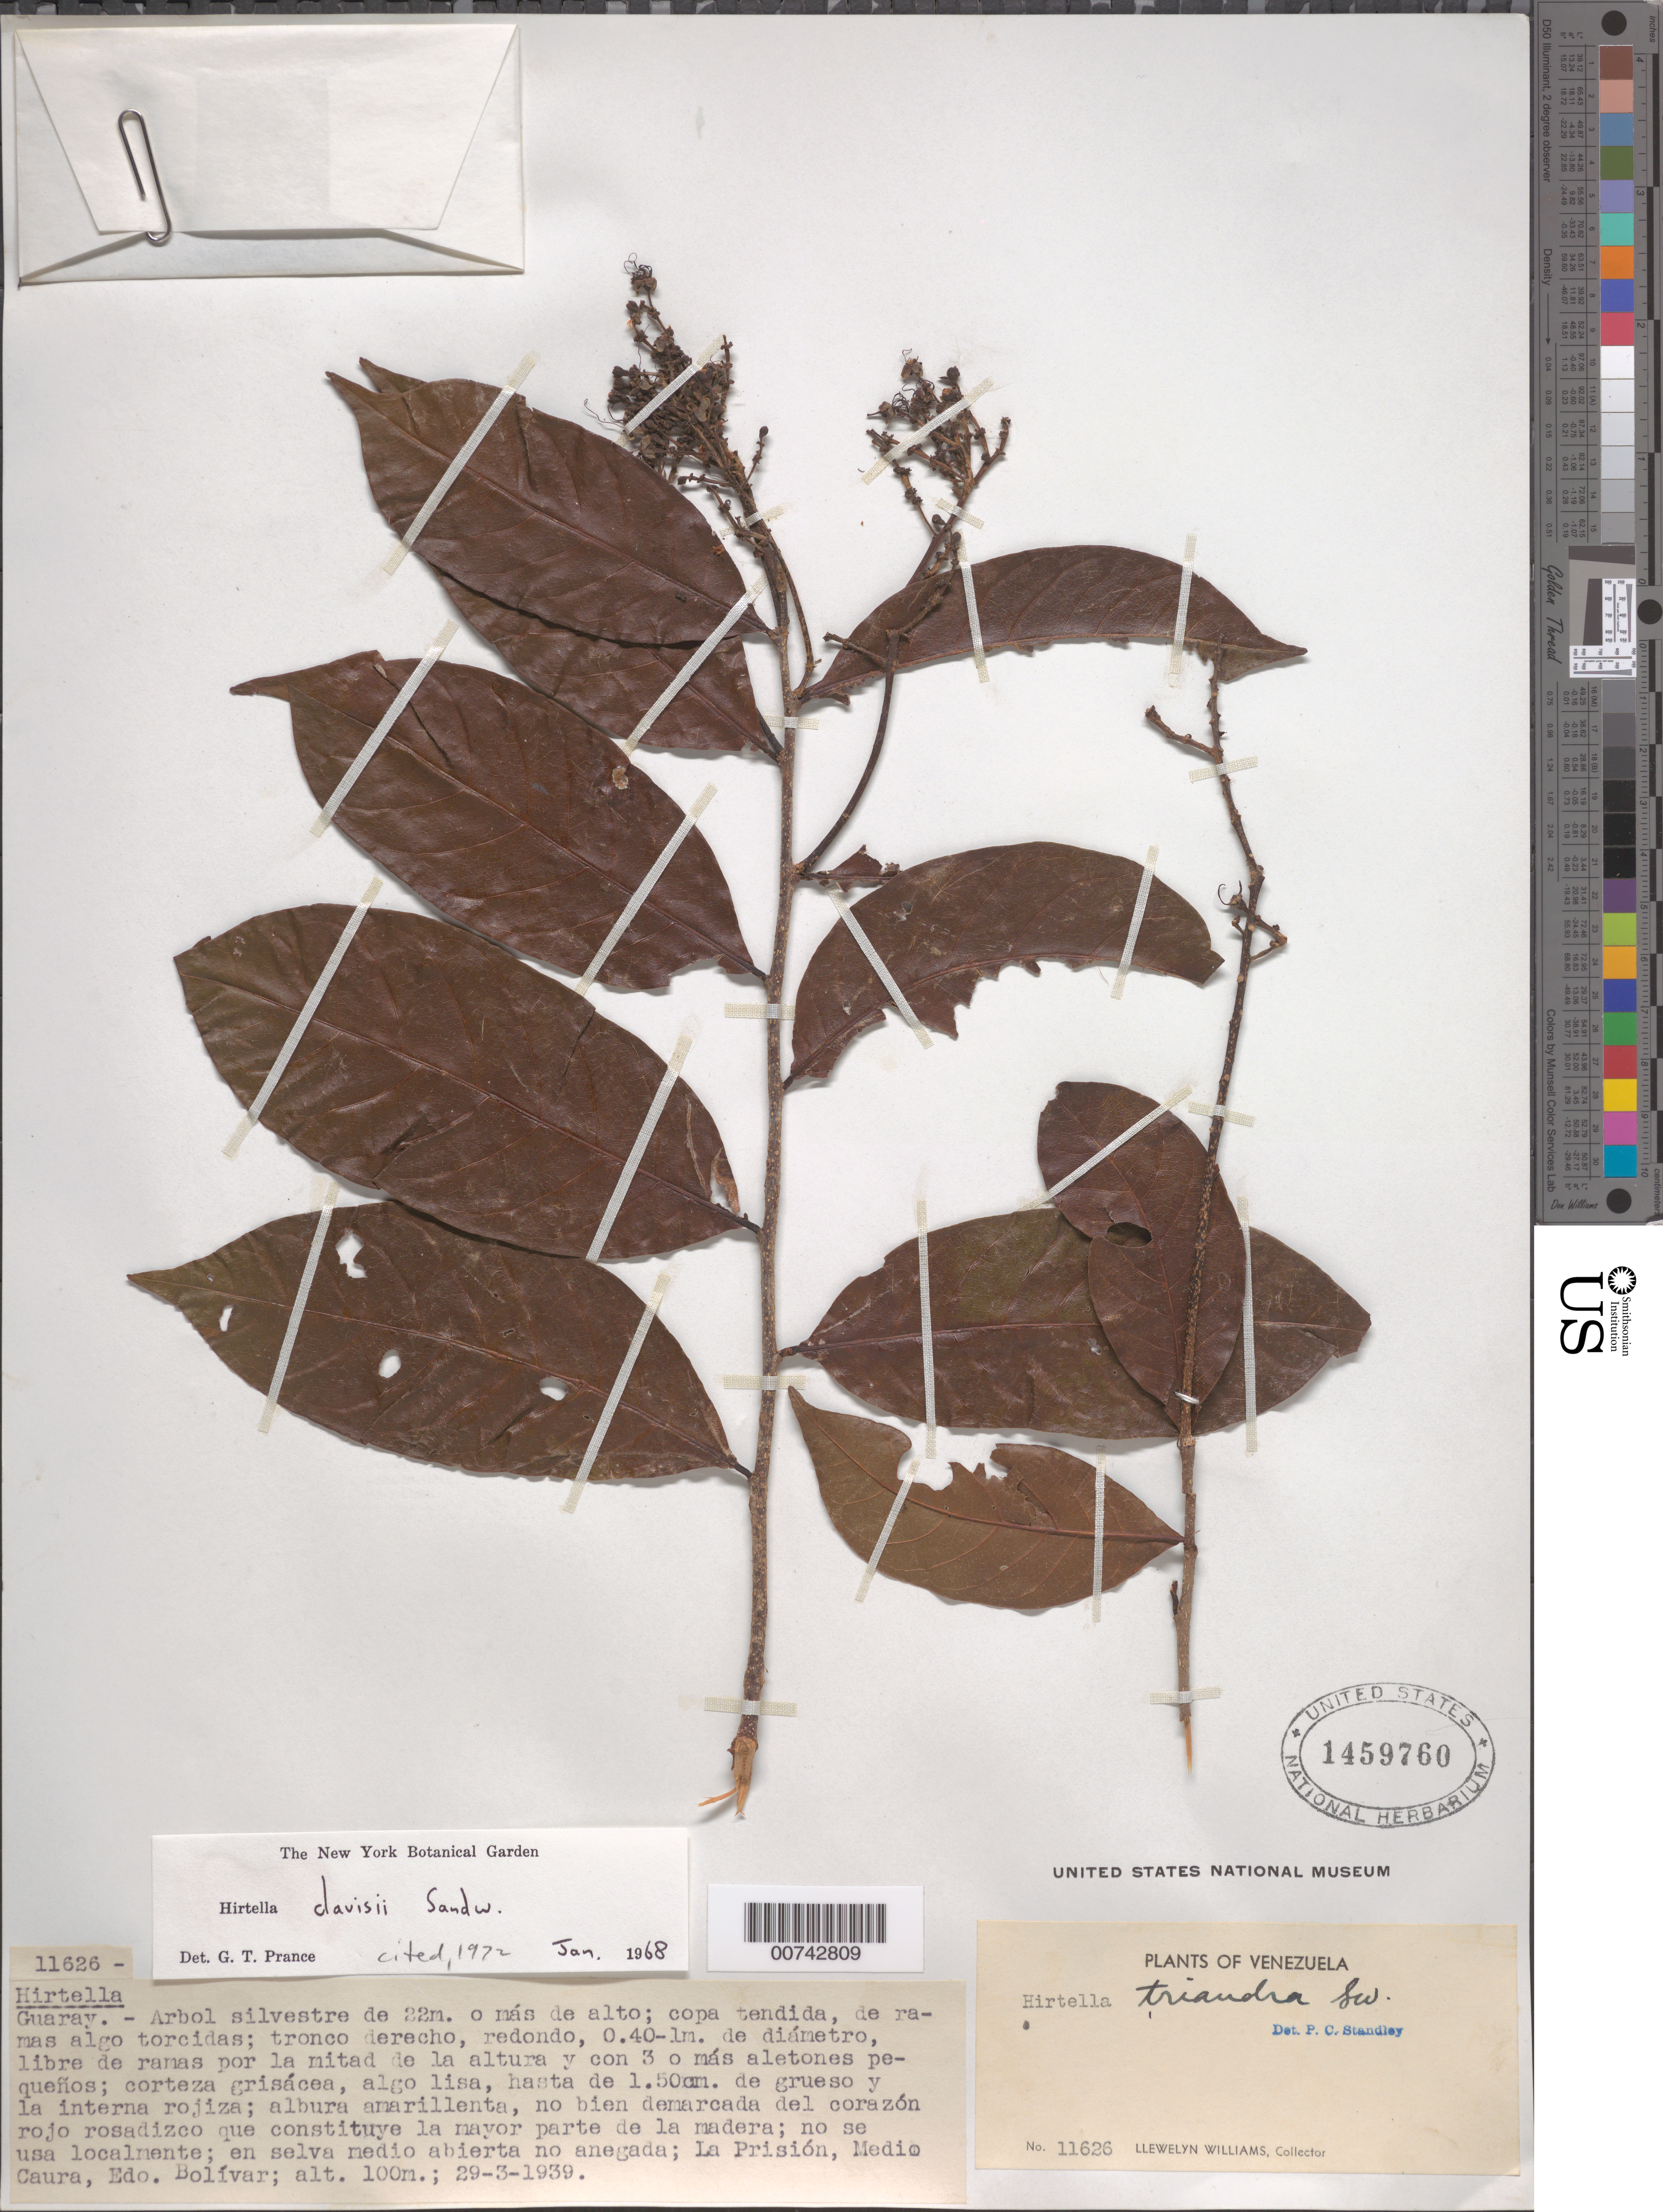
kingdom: Plantae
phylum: Tracheophyta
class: Magnoliopsida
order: Malpighiales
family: Chrysobalanaceae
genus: Hirtella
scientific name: Hirtella davisii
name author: Sandwith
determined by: Prance, G. T.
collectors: Ll. Williams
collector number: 11626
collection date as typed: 29-Mar-39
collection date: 1939-03-29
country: Venezuela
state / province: Bolívar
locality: La Prisión, Medio Caura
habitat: Selva medio abierta no anegada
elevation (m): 100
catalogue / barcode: US 1459760